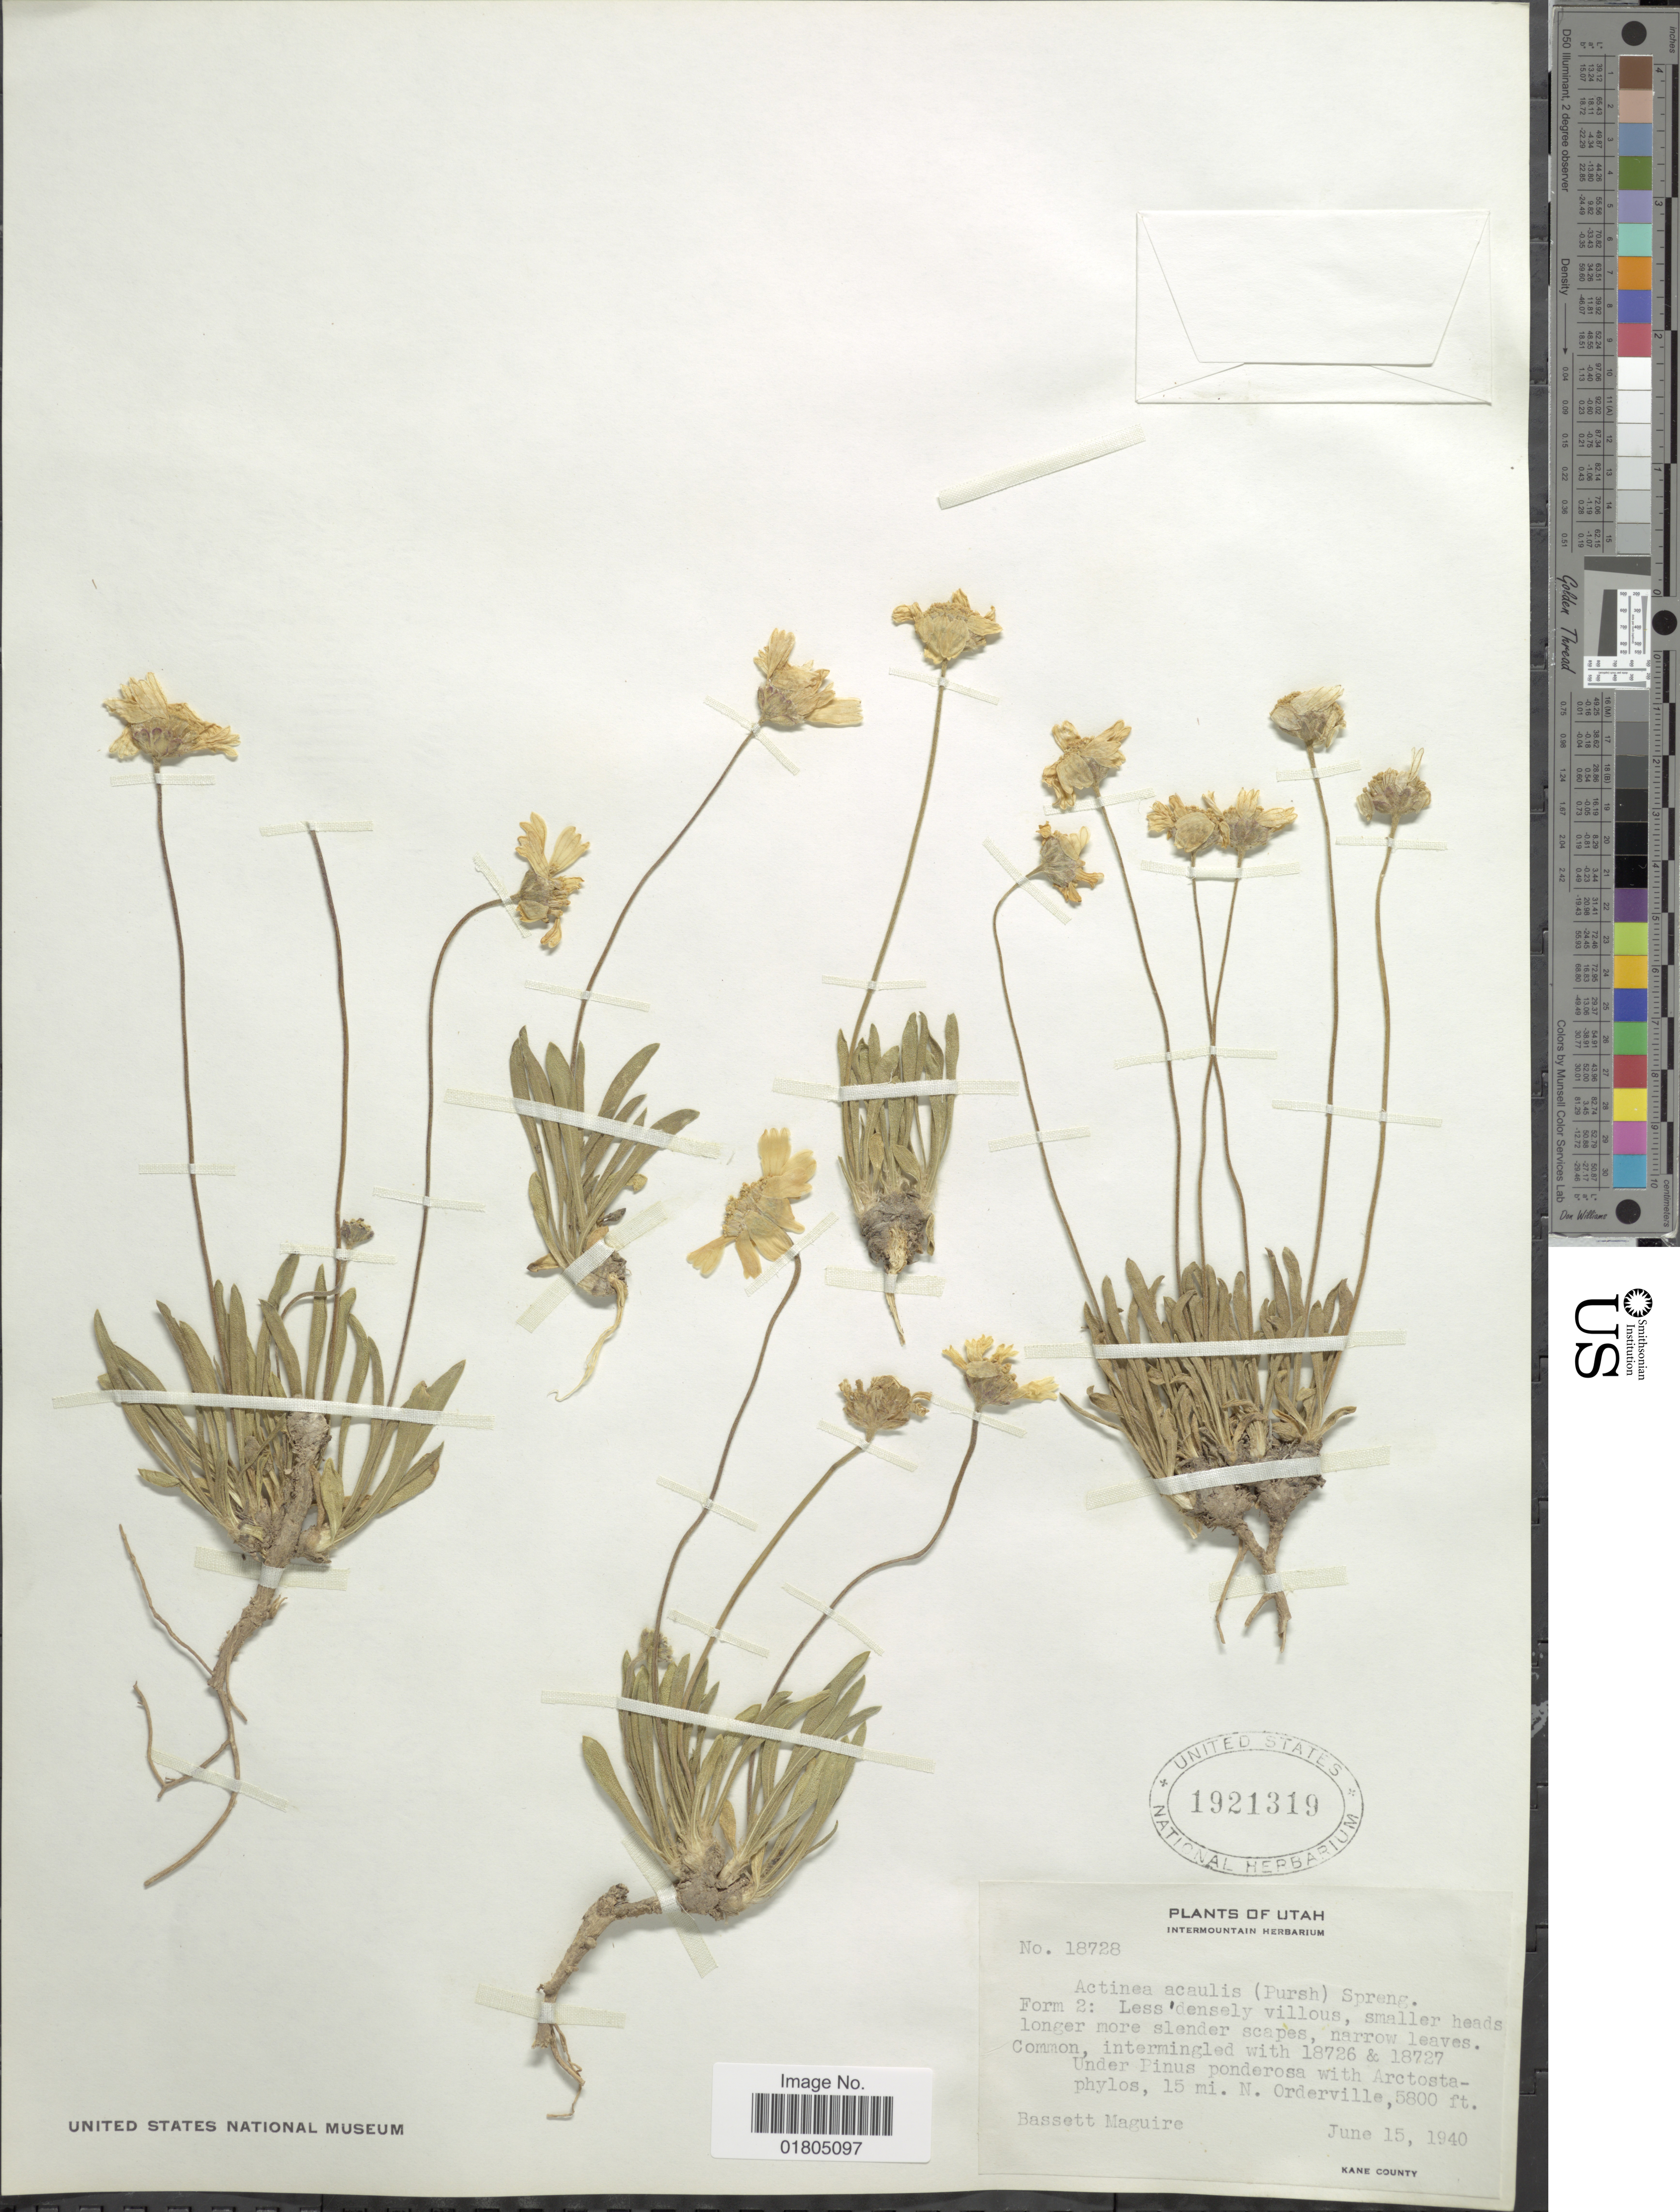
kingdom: Plantae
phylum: Tracheophyta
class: Magnoliopsida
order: Asterales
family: Asteraceae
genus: Actinea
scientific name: Actinea acaulis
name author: (Pursh) Spreng.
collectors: B. Maguire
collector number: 18728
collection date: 1940-06-15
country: United States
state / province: Utah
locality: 15 mi. N. Ordervilla, Kane County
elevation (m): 1768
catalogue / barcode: US 1921319